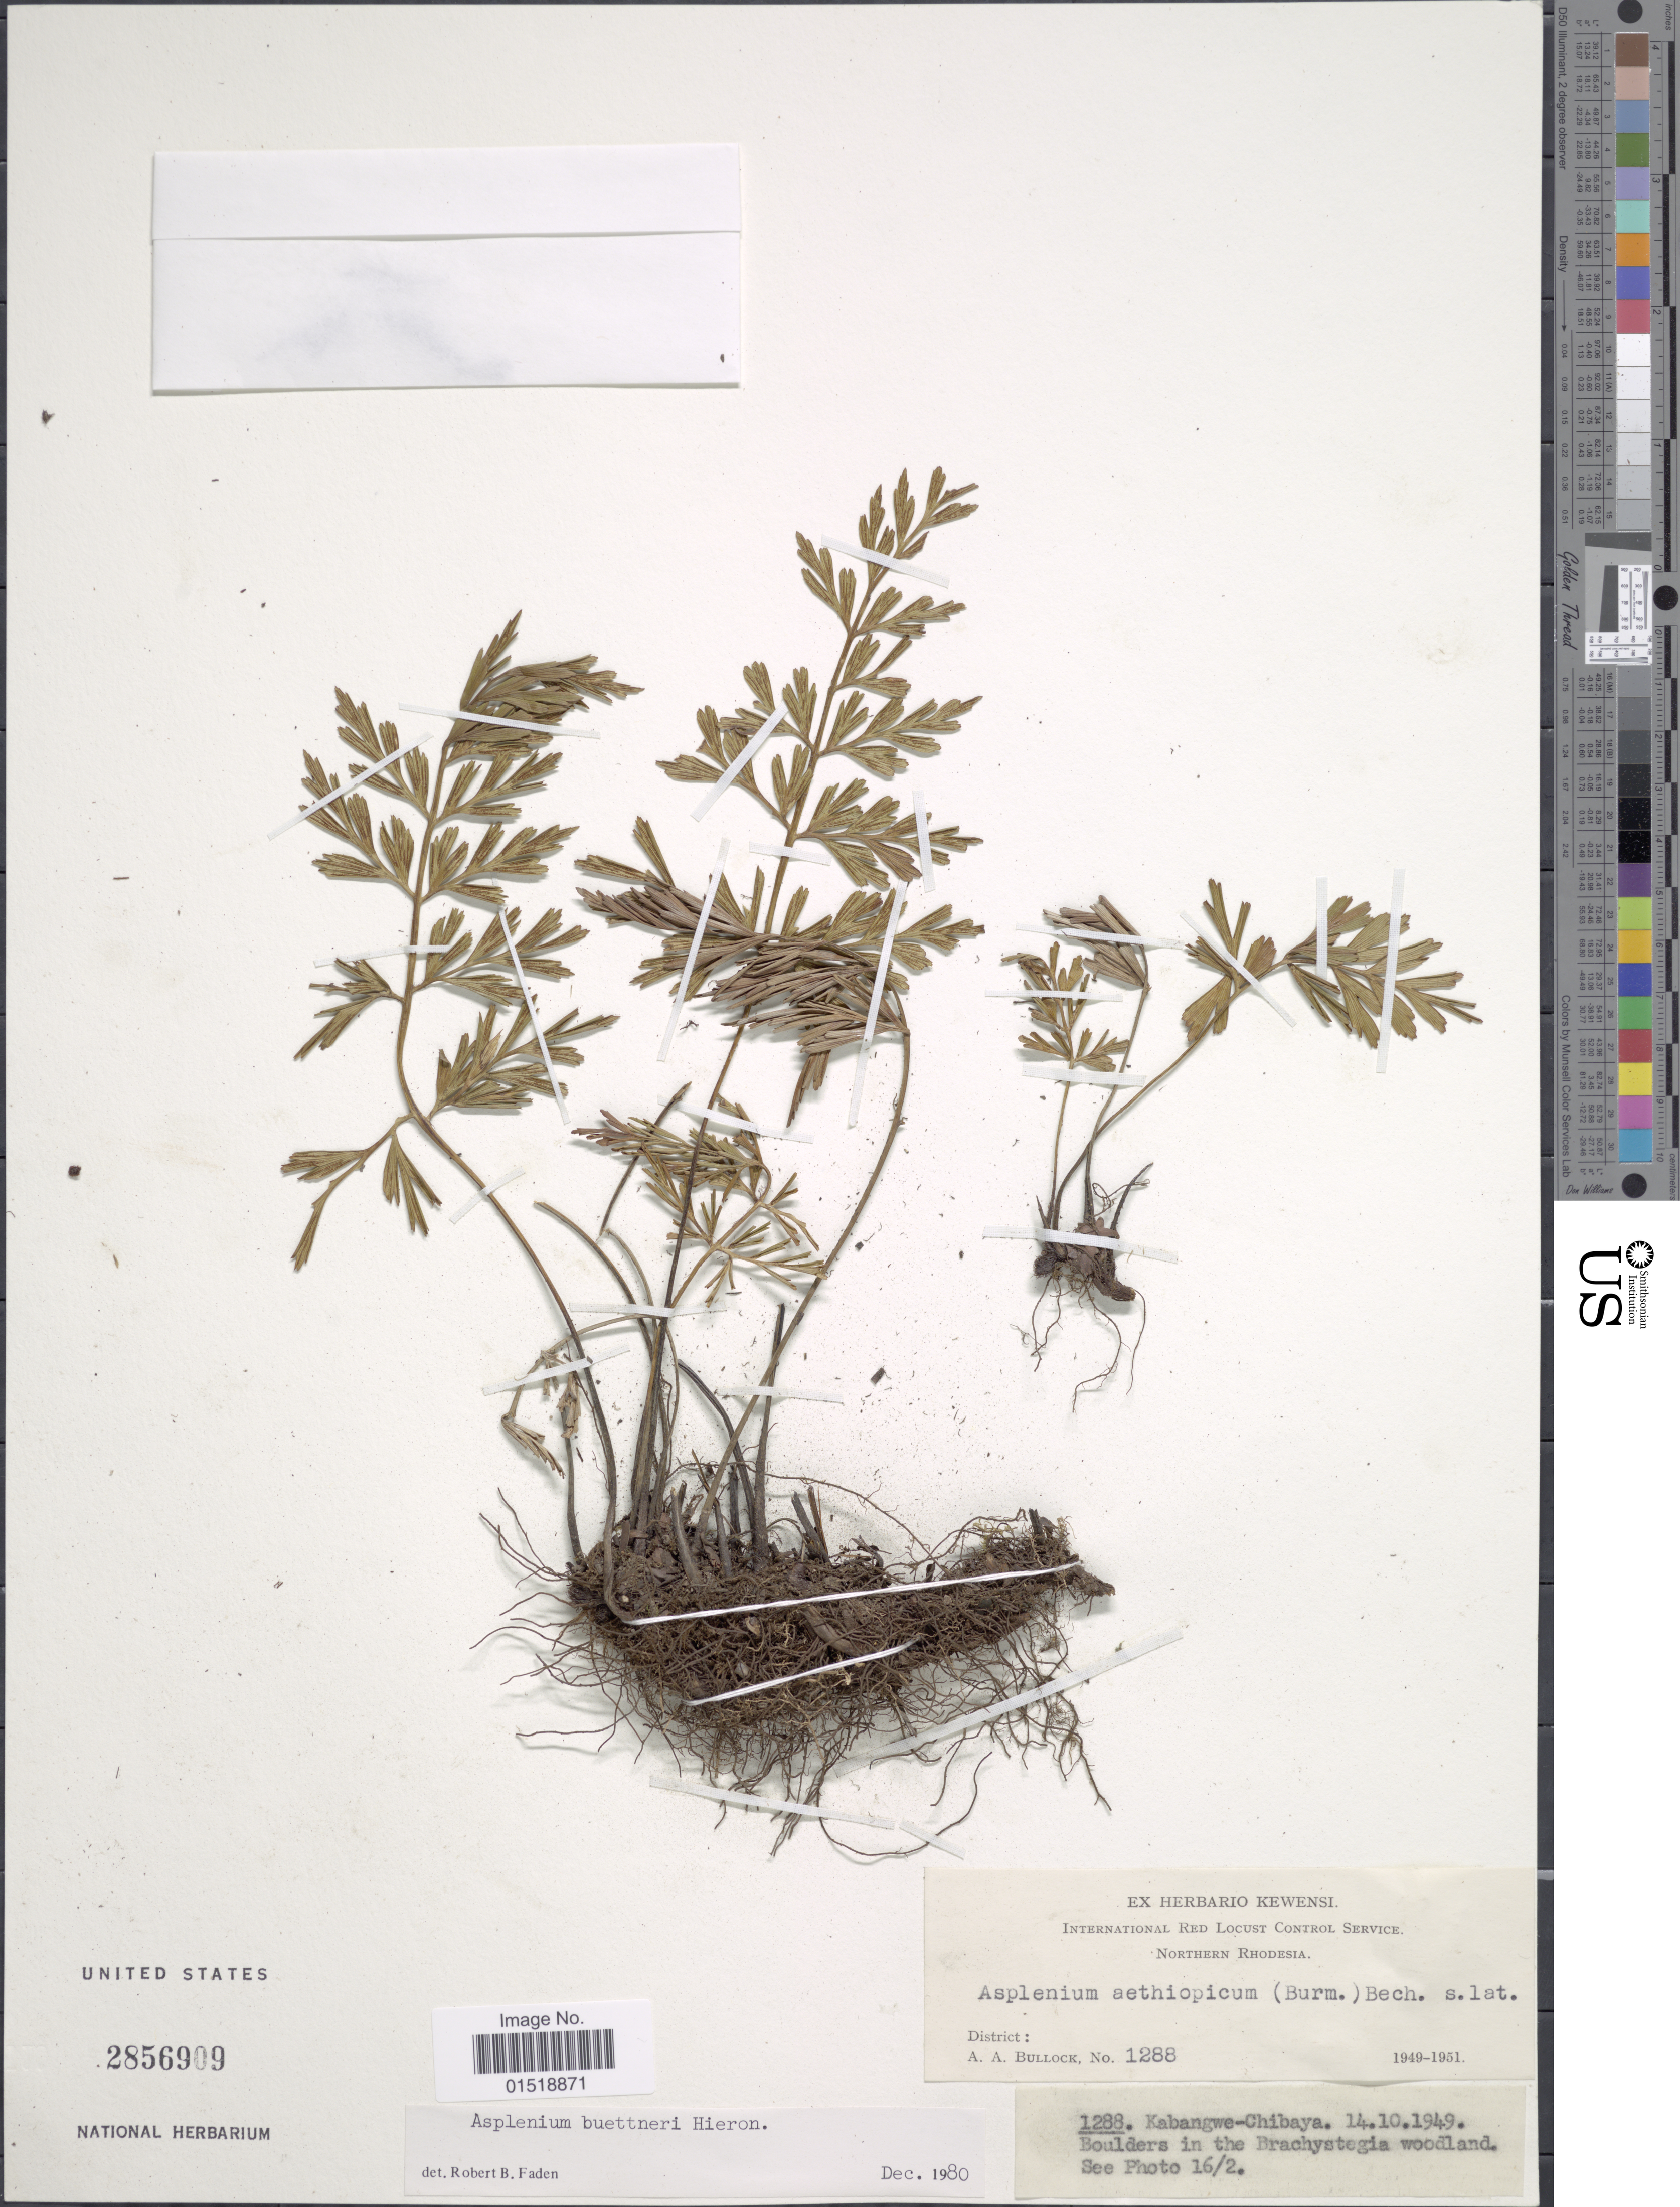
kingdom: Plantae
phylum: Tracheophyta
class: Polypodiopsida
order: Polypodiales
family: Aspleniaceae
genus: Asplenium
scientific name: Asplenium buettneri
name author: Hieron.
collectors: A. Bullock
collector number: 1288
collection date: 1949-10-14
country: Zambia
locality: Northern Rhodesia. Kabangwe-Chibaya.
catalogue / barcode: US 2856909